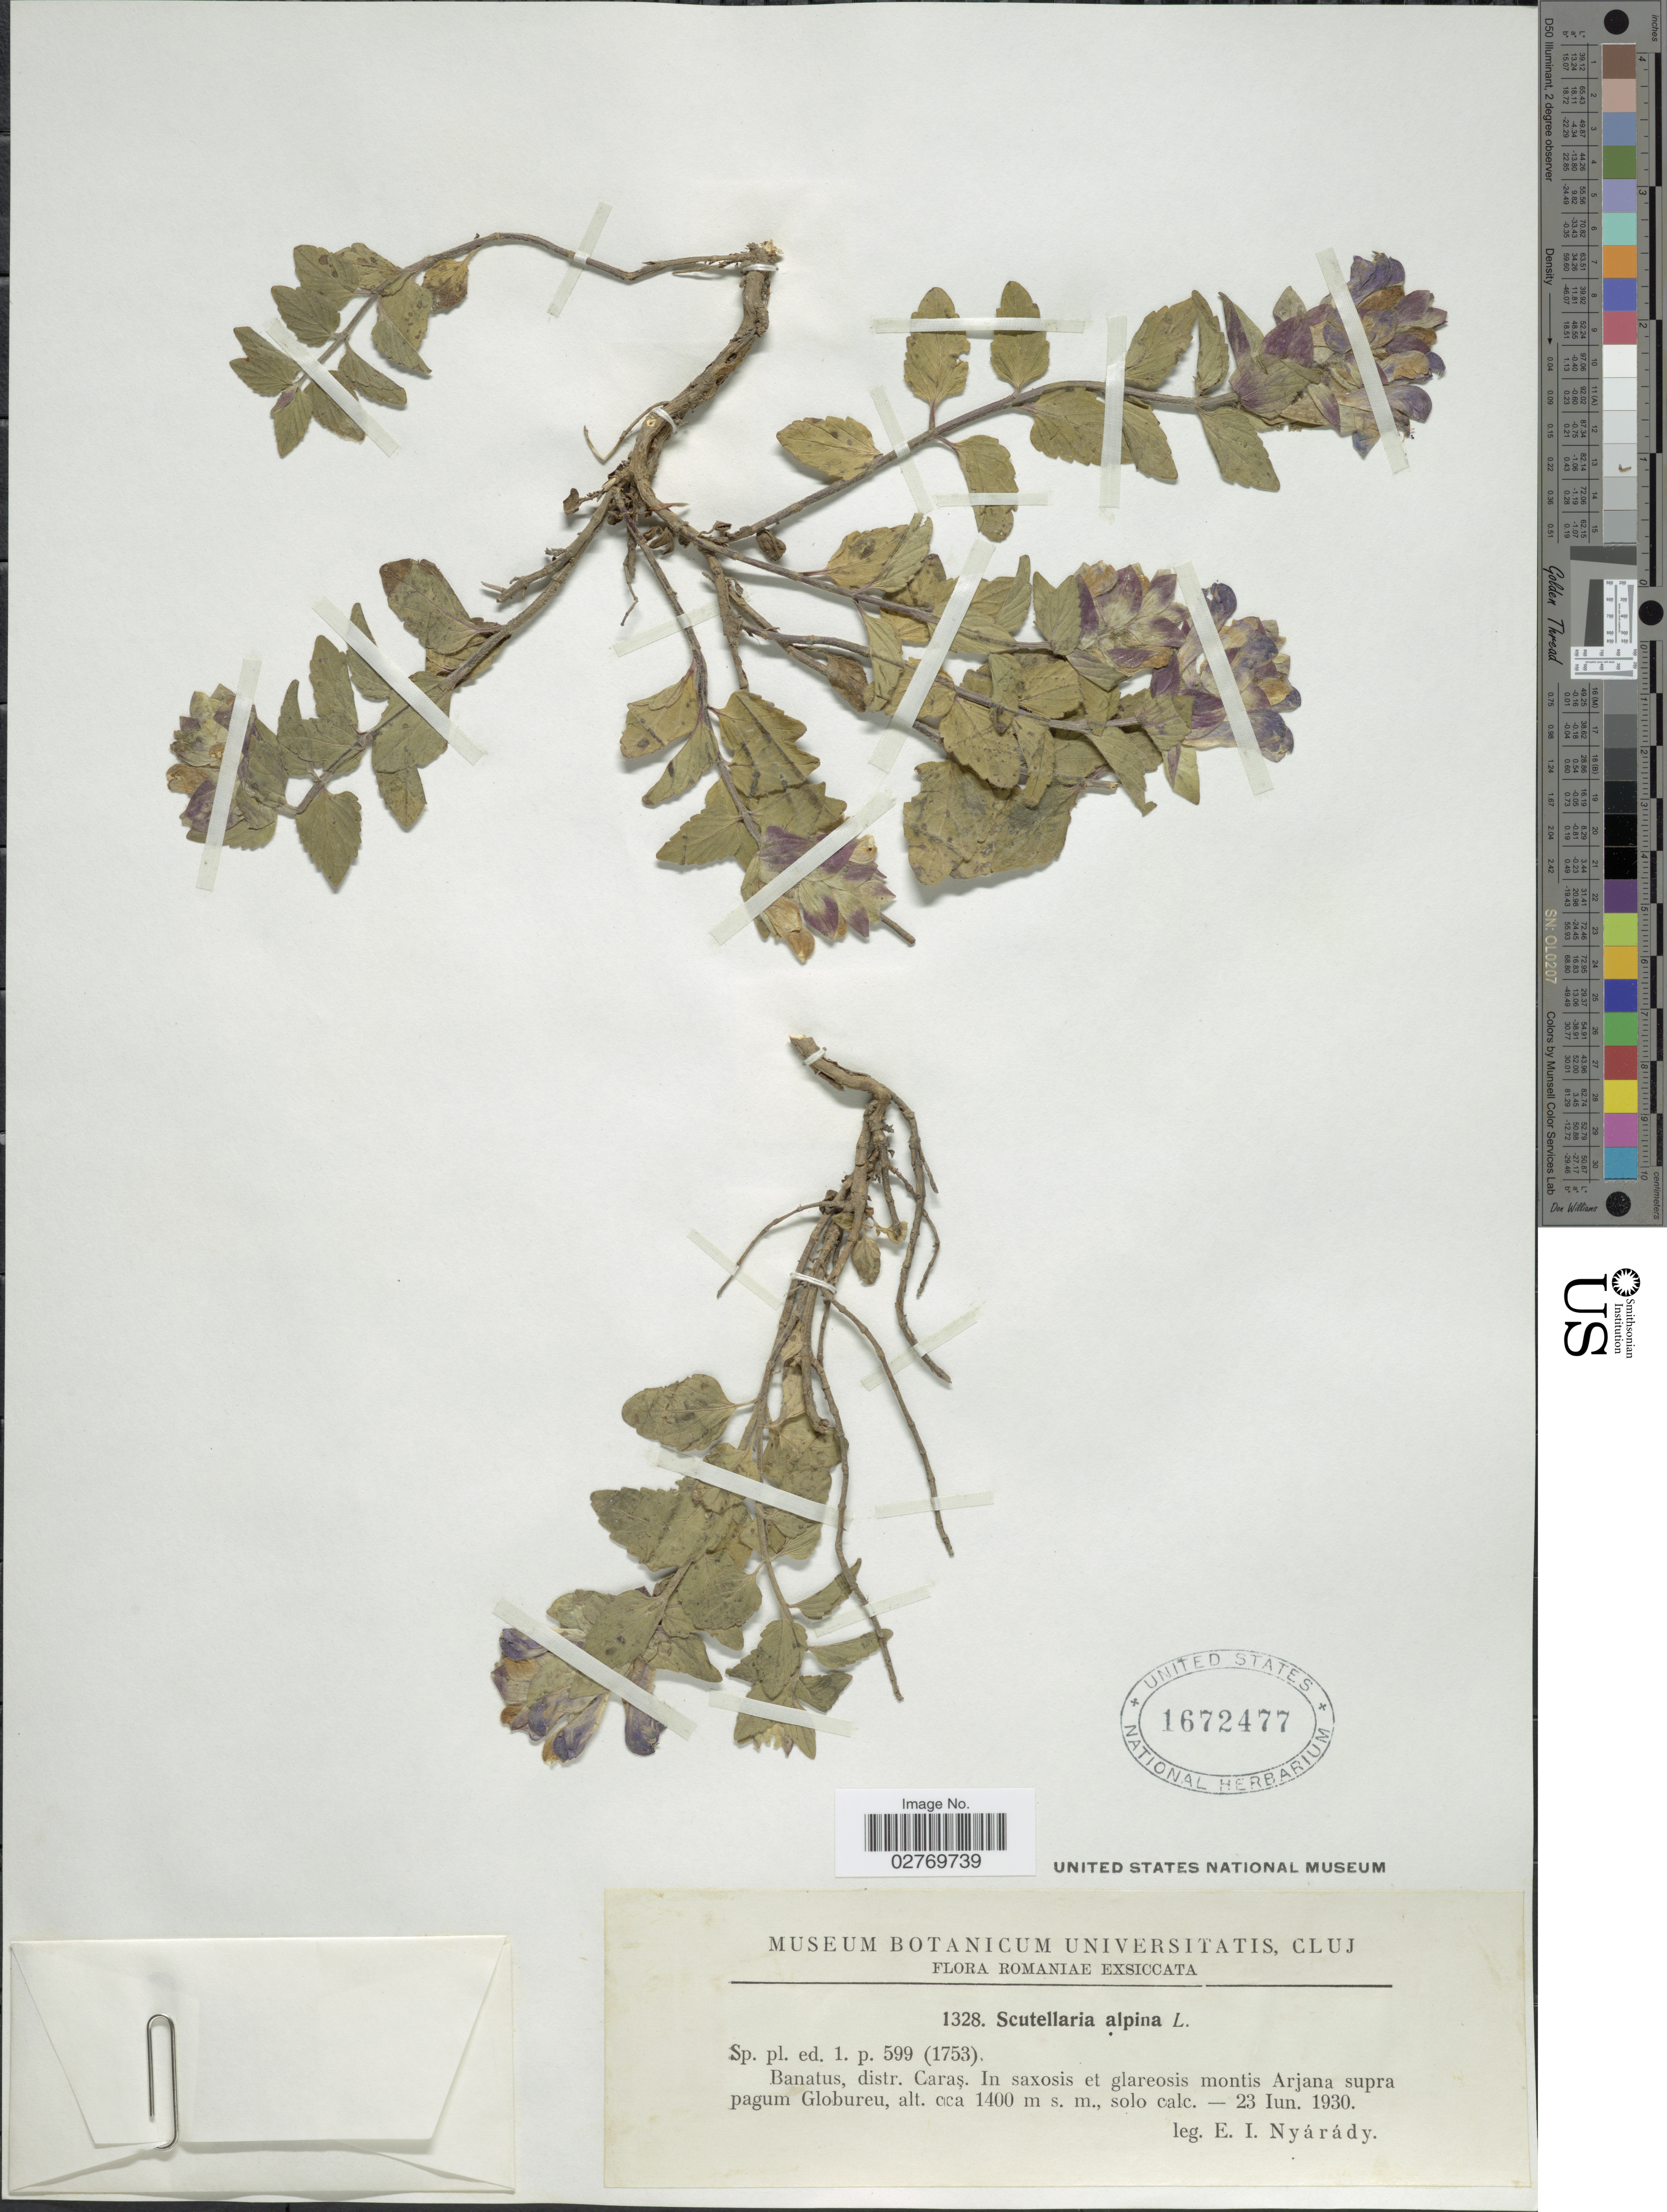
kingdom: Plantae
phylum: Tracheophyta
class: Magnoliopsida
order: Lamiales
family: Lamiaceae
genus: Scutellaria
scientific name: Scutellaria alpina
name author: L.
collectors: E. Nyárády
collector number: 1328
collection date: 1930-06-23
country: Romania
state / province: Caras-Severin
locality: Banatus, distr. Caras. In saxosis et glareosis montis Arjana supra pagum Globureu.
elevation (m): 1400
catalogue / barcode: US 1672477